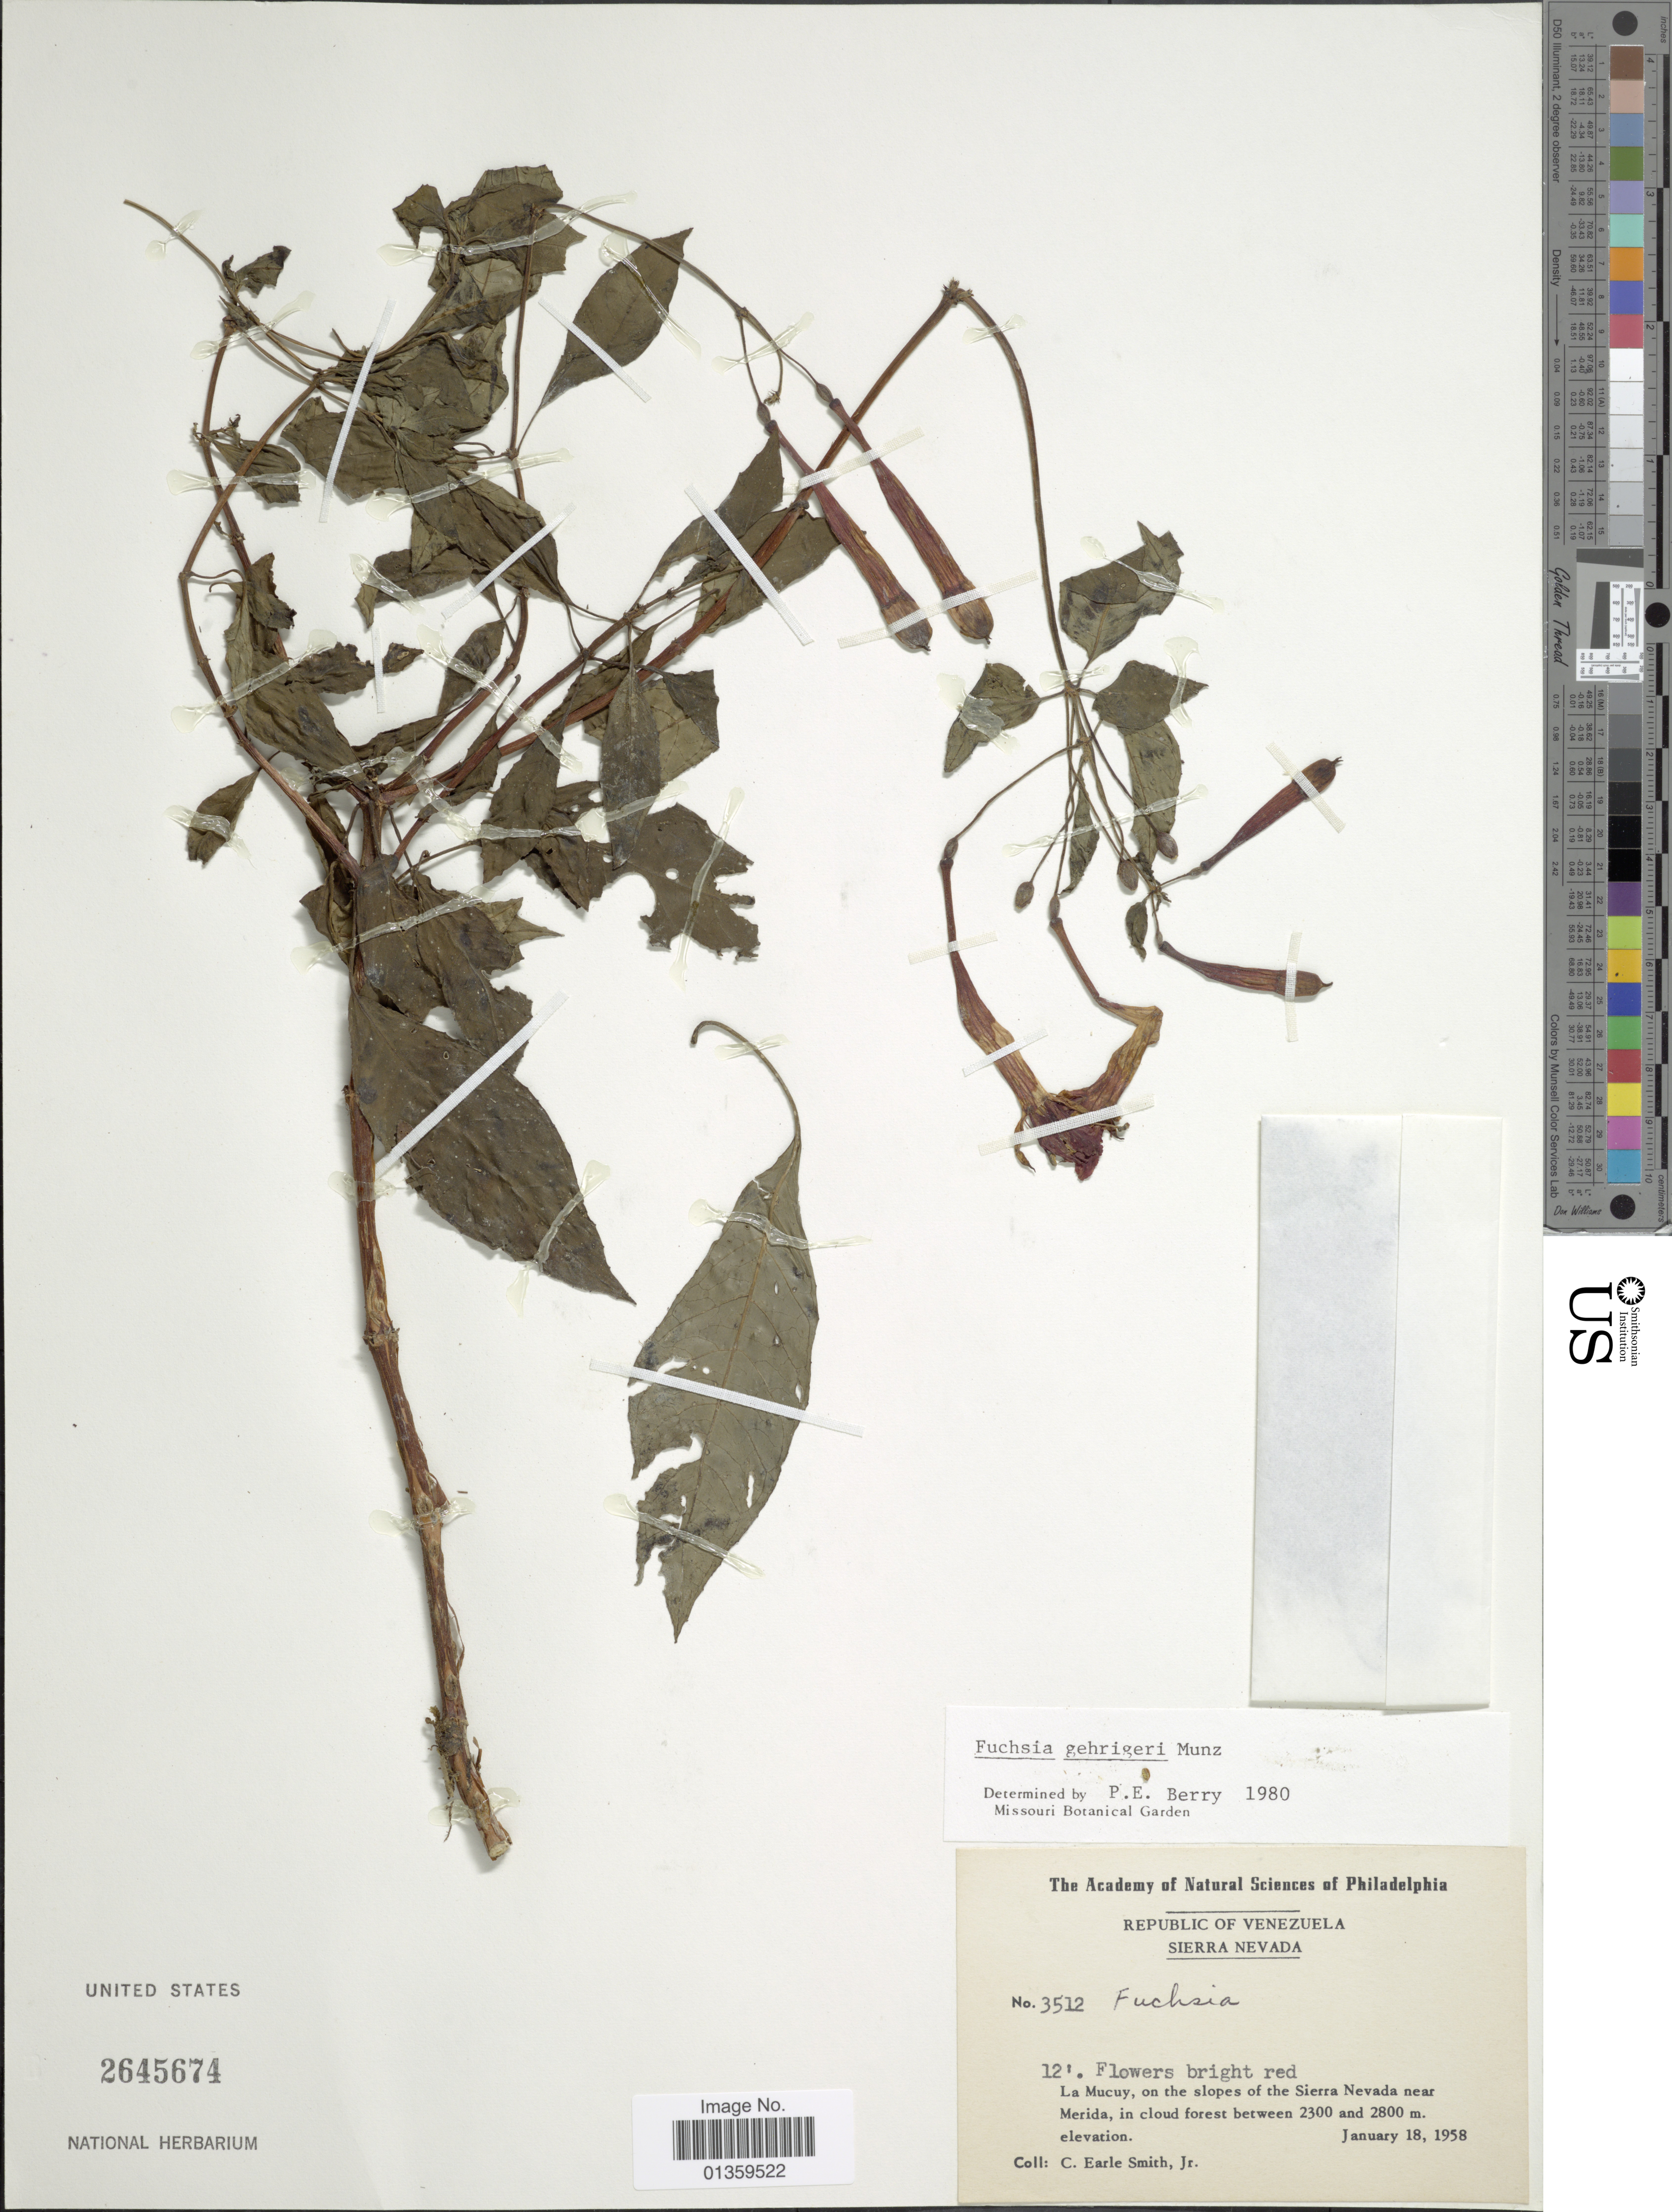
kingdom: Plantae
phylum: Tracheophyta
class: Magnoliopsida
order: Myrtales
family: Onagraceae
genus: Fuchsia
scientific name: Fuchsia gehrigeri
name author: Munz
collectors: C. E. Smith Jr.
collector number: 3512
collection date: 1958-01-18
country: Venezuela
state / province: Mérida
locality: Sierra Nevada, La Mucuy. on the slopes of the Sierra Nevada near Merida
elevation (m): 2300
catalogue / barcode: US 2645674